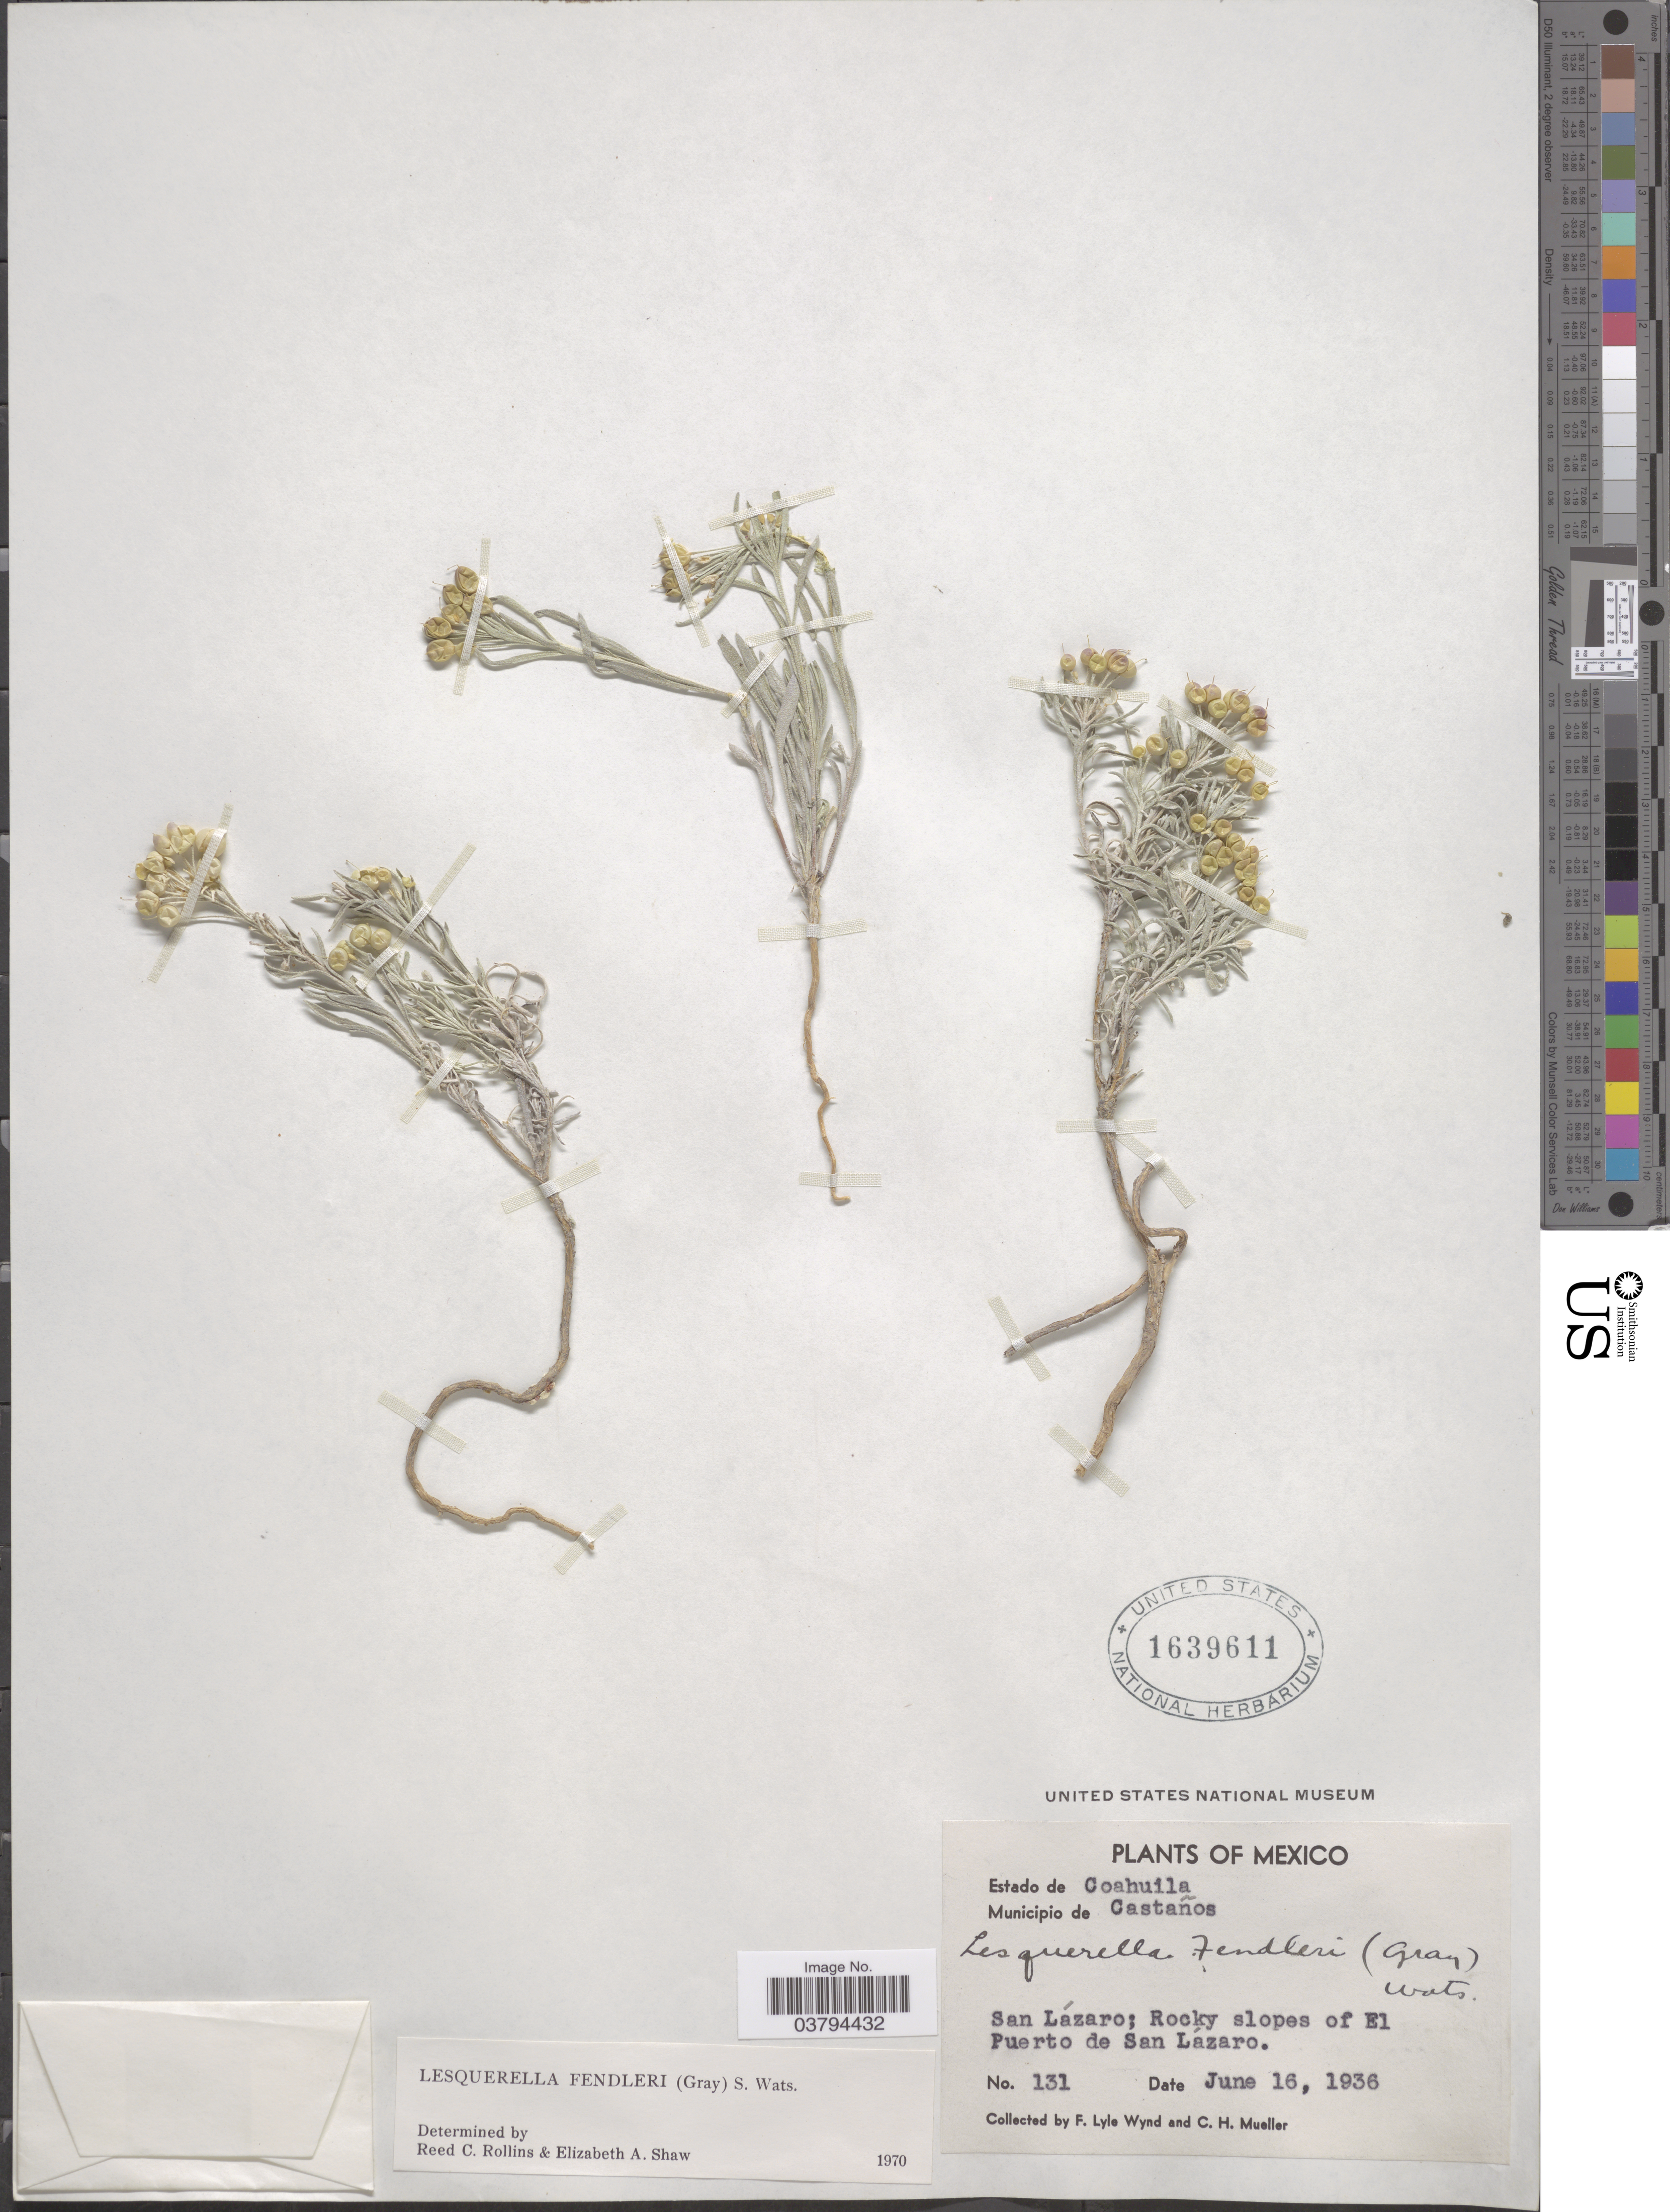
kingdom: Plantae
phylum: Tracheophyta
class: Magnoliopsida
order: Brassicales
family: Brassicaceae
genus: Lesquerella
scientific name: Lesquerella fendleri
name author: (A. Gray) S. Watson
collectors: F. L. Wynd & C. H. Mueller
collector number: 131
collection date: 1936-06-16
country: Mexico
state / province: Coahuila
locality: Estado de Coahuila. Municipio de Castaños. San Lázaro; Rocky slopes of El Puerto de San Lázaro.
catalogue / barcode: US 1639611